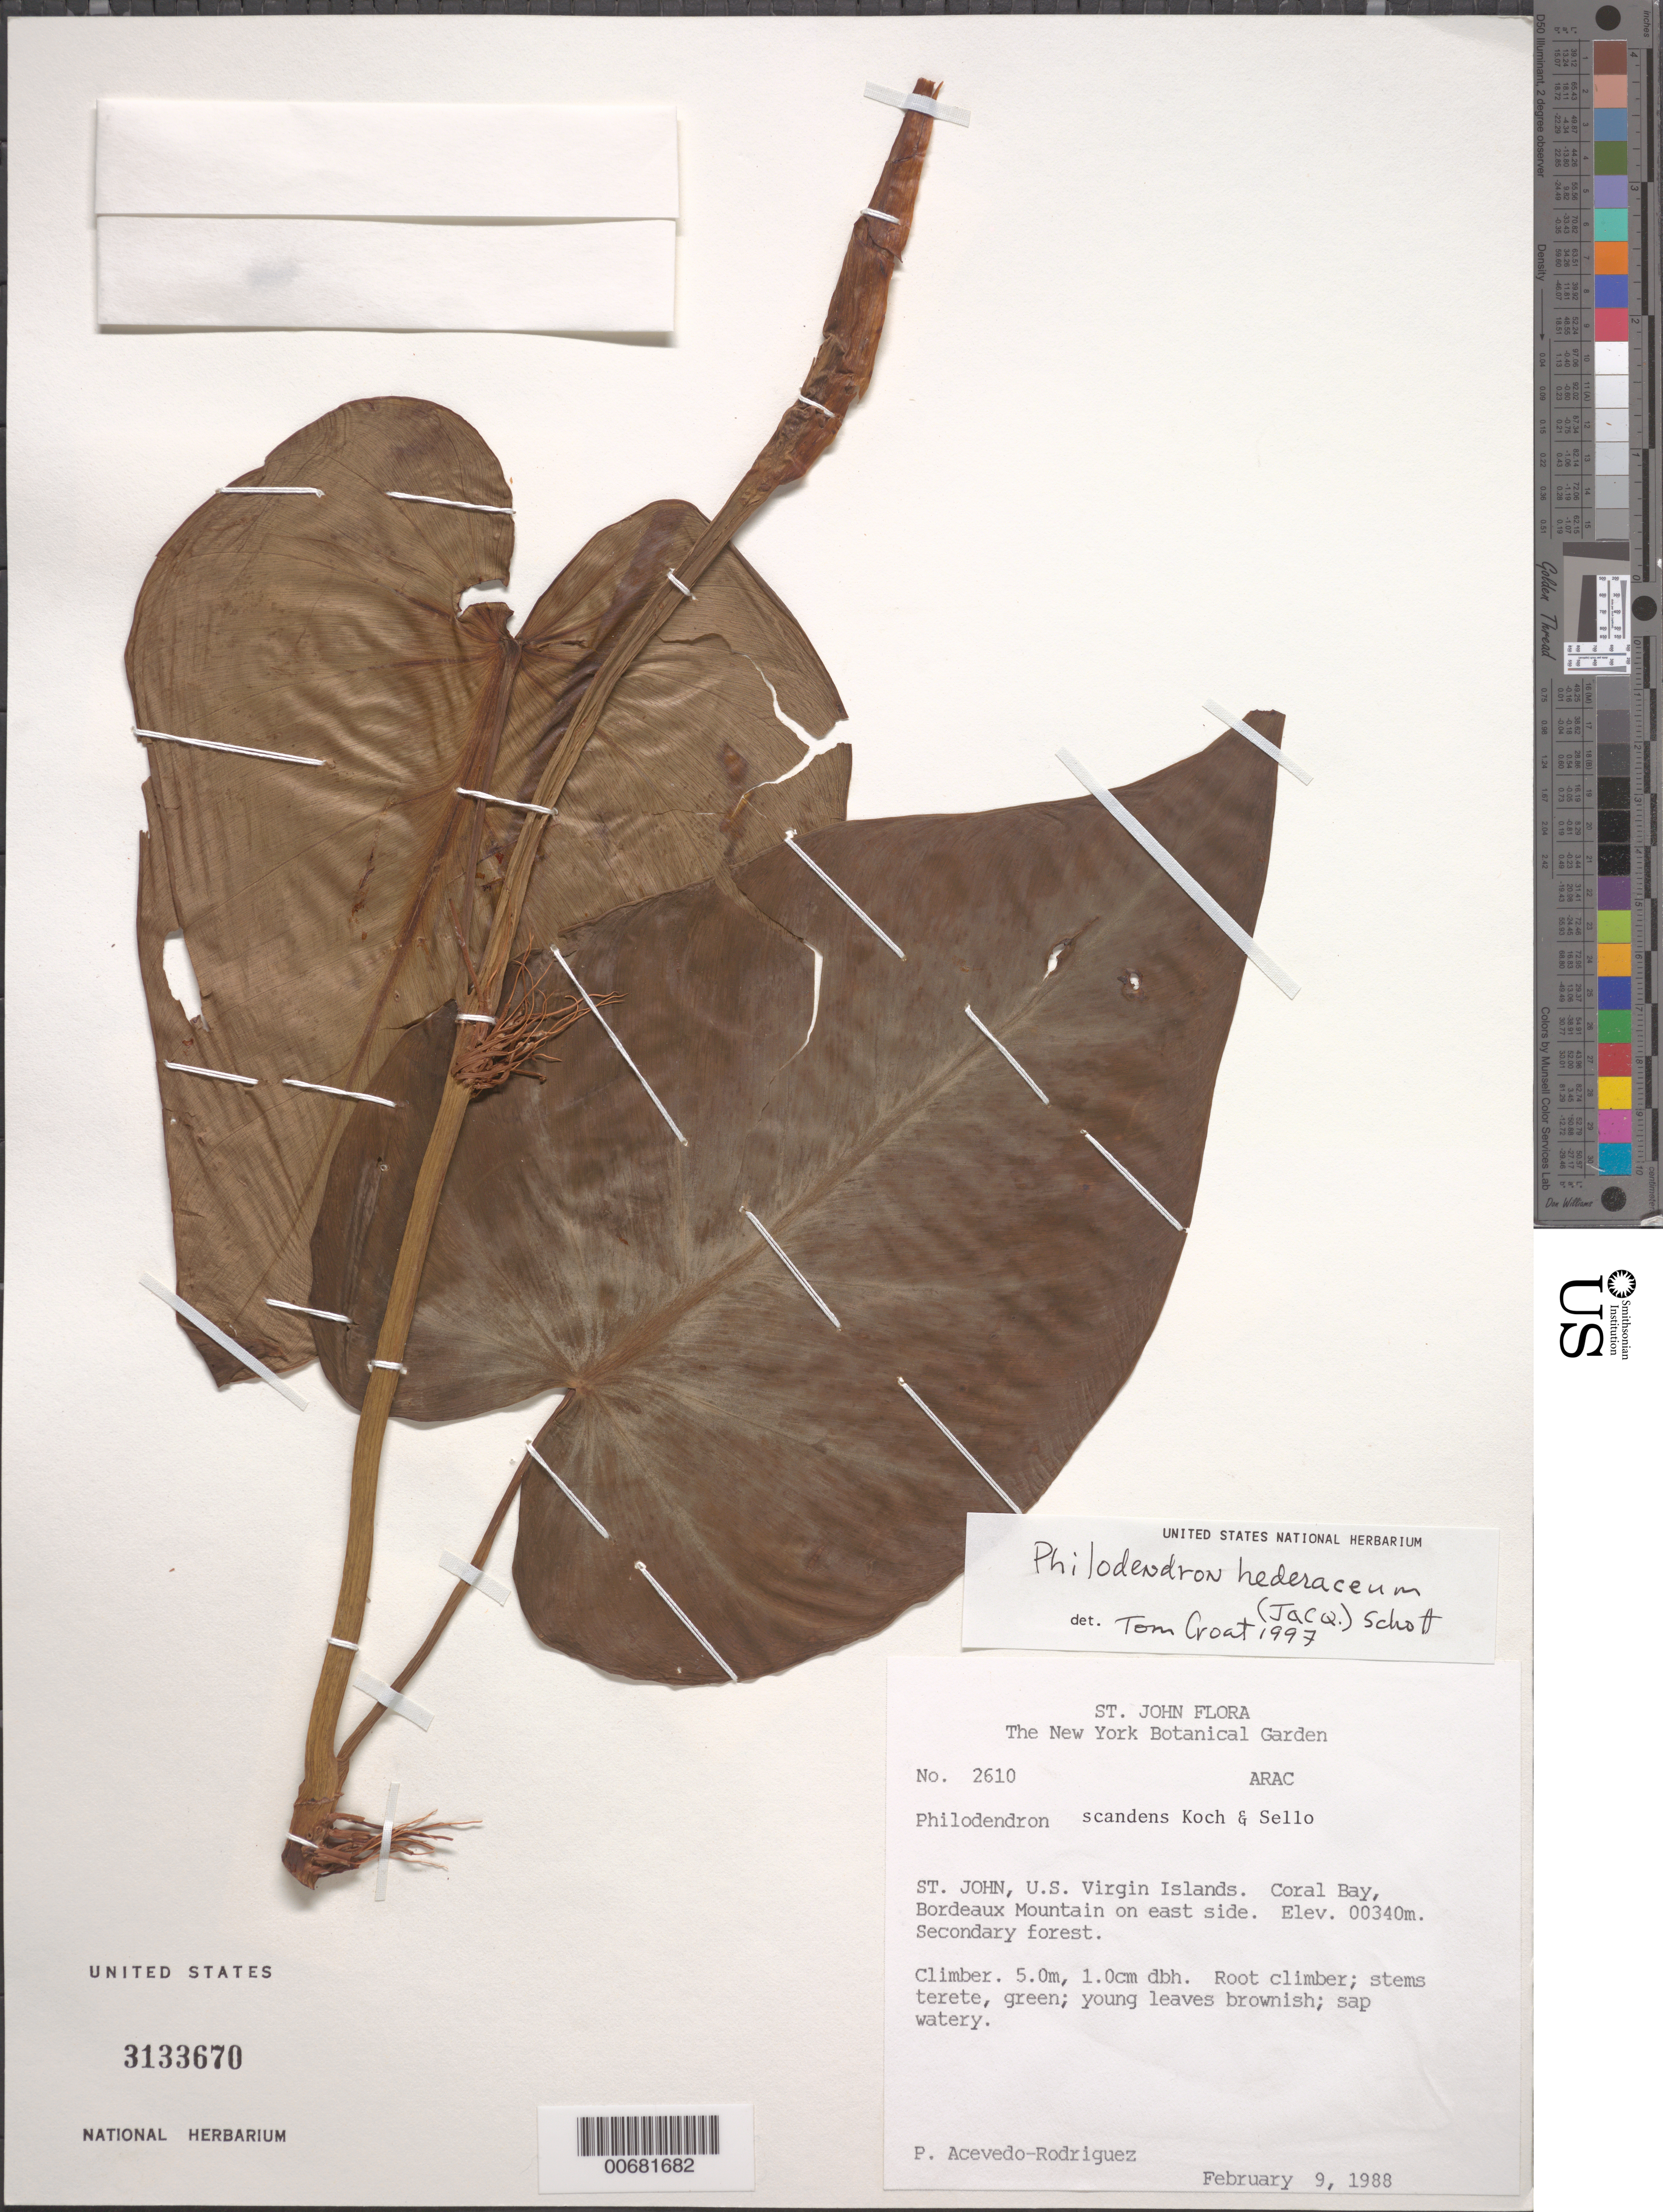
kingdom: Plantae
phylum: Tracheophyta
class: Liliopsida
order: Alismatales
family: Araceae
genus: Philodendron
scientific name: Philodendron hederaceum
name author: (Jacq.) Schott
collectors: P. Acevedo-Rodr.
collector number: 2610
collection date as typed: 09 Feb 1988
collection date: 1988-02-09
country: U.S. Virgin Islands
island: St. John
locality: Coral Bay Quarter; east side of Bordeaux Mountain.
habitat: Secondary forest.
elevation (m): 340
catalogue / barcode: US 3133670